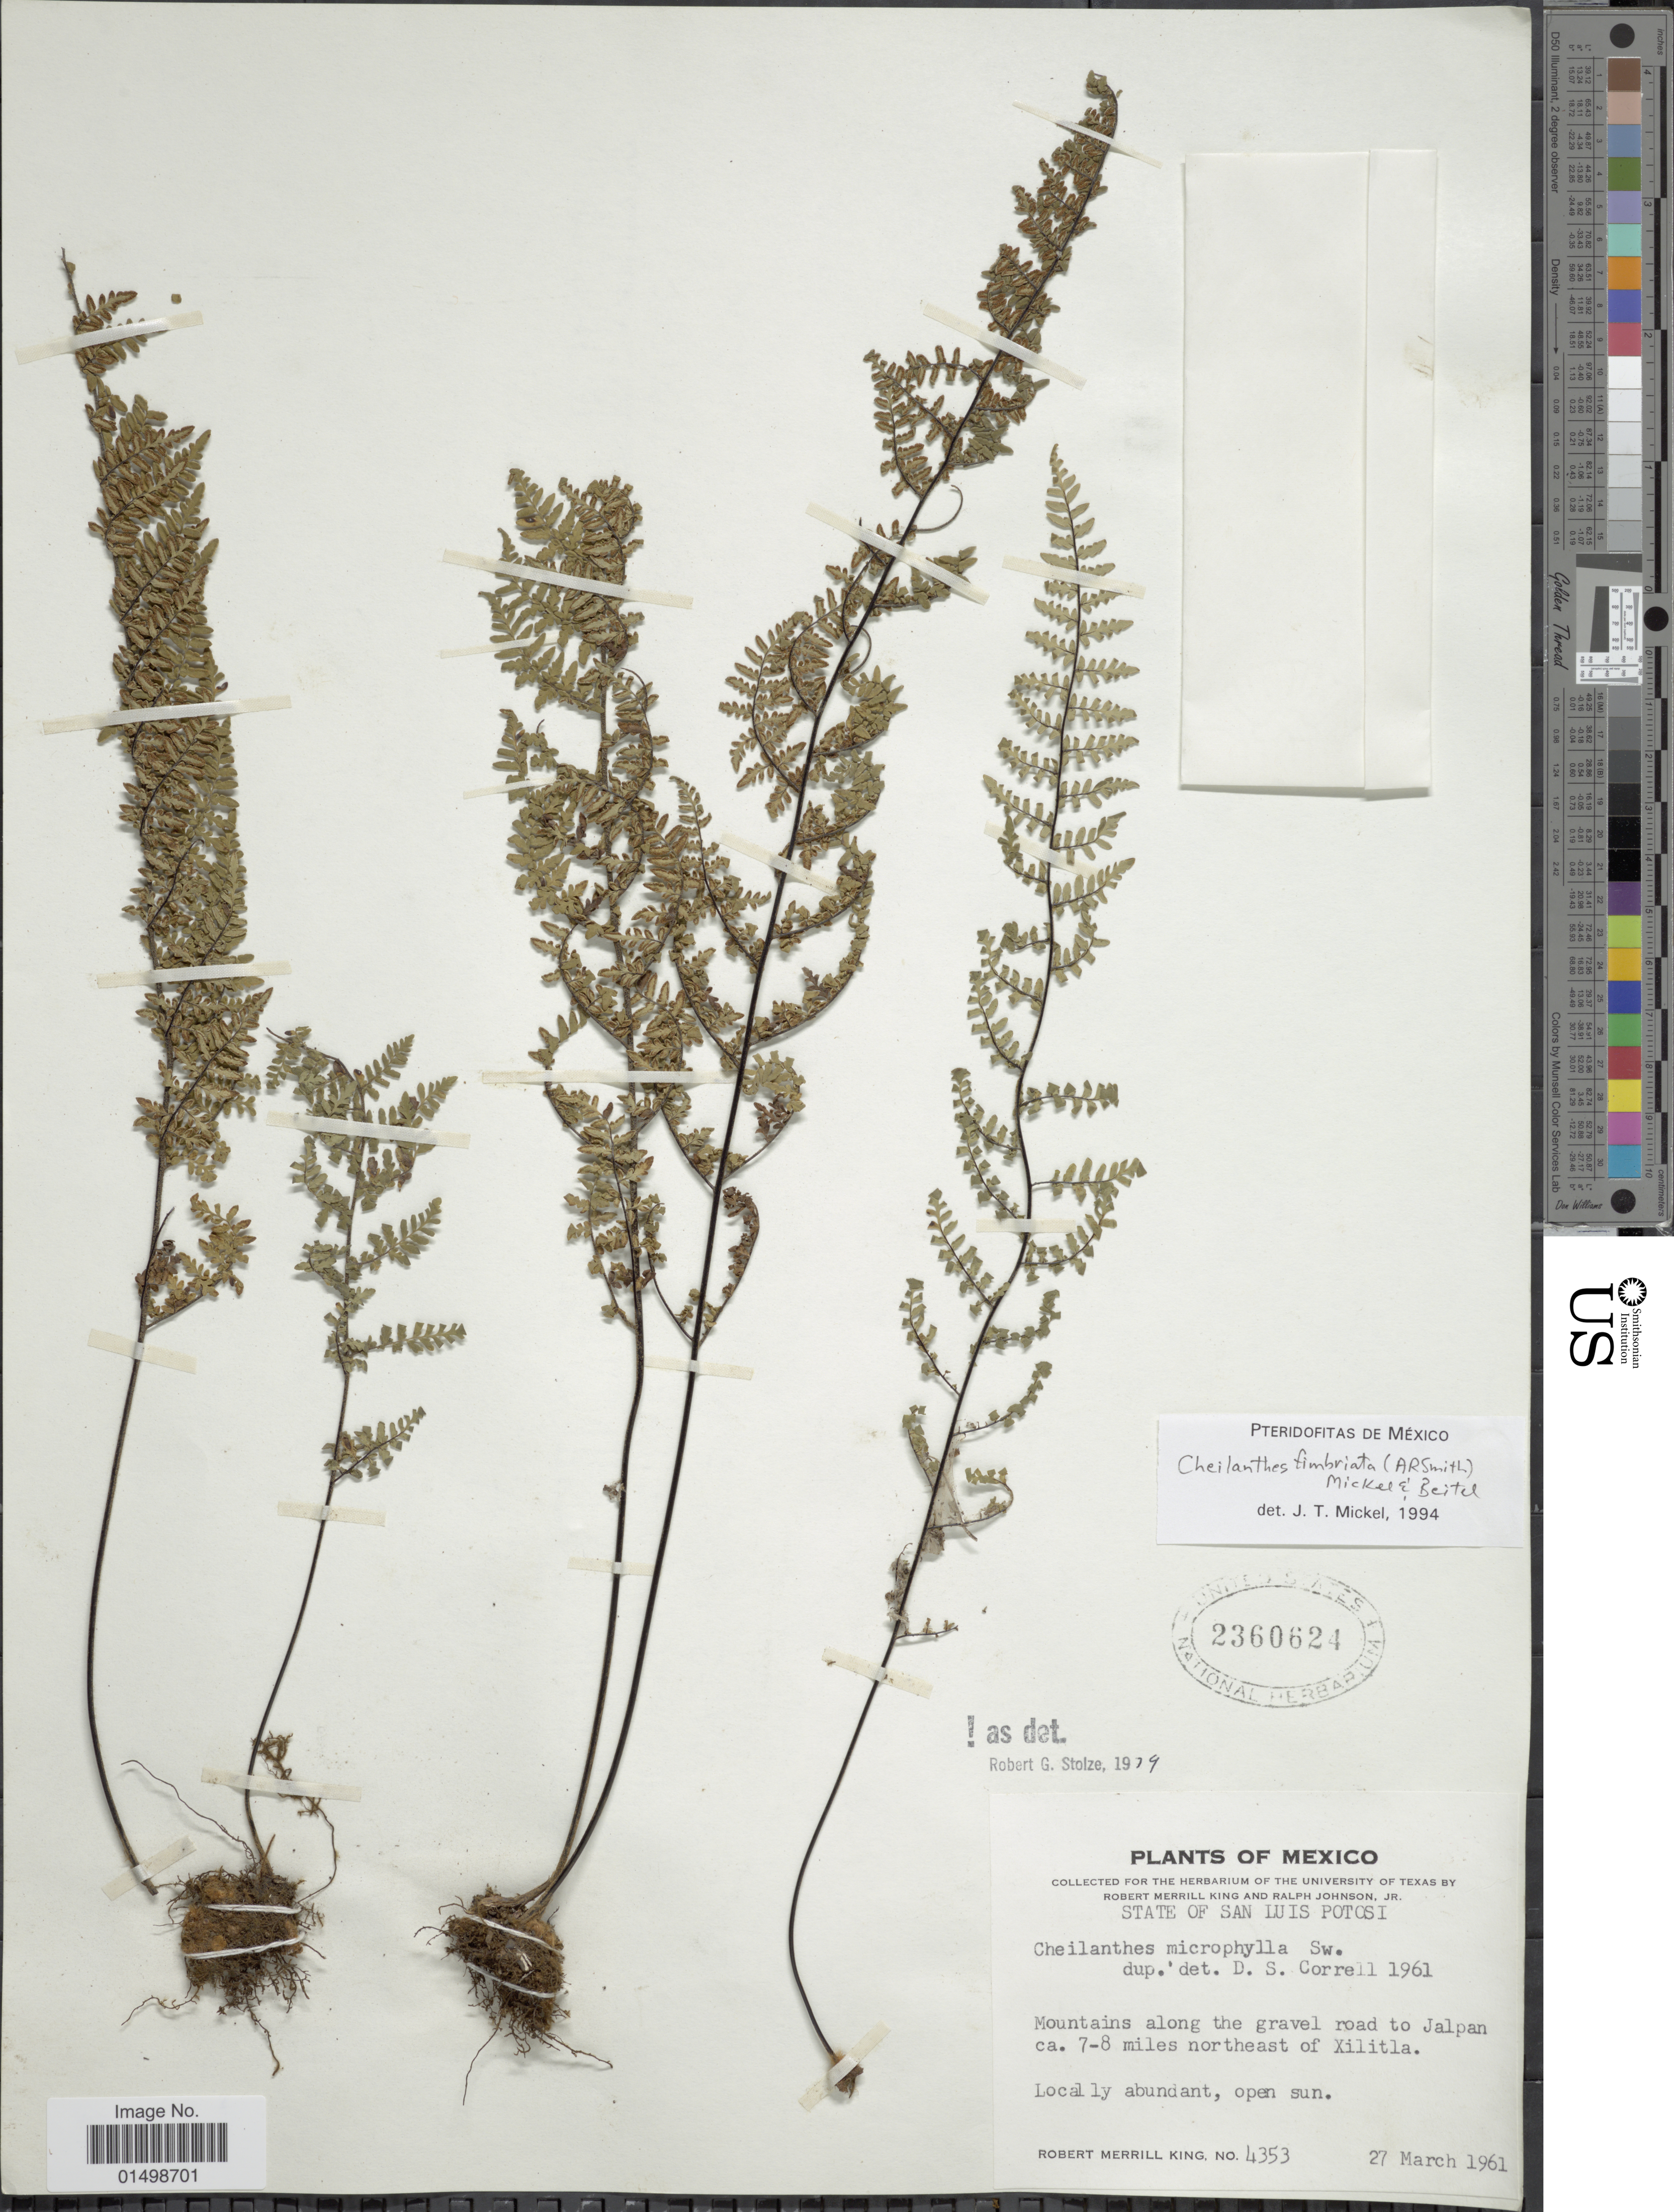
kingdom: Plantae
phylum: Tracheophyta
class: Polypodiopsida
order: Polypodiales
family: Pteridaceae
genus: Cheilanthes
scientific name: Cheilanthes fimbriata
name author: (A.R. Sm.) Mickel & Beitel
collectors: R. M. King & R. Johnson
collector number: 4353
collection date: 1961-03-27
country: Mexico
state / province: San Luis Potosí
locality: Mountains along the gravel road to Jalpan ca. 7-8 miles northeast of Xilitla.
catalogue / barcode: US 2360624